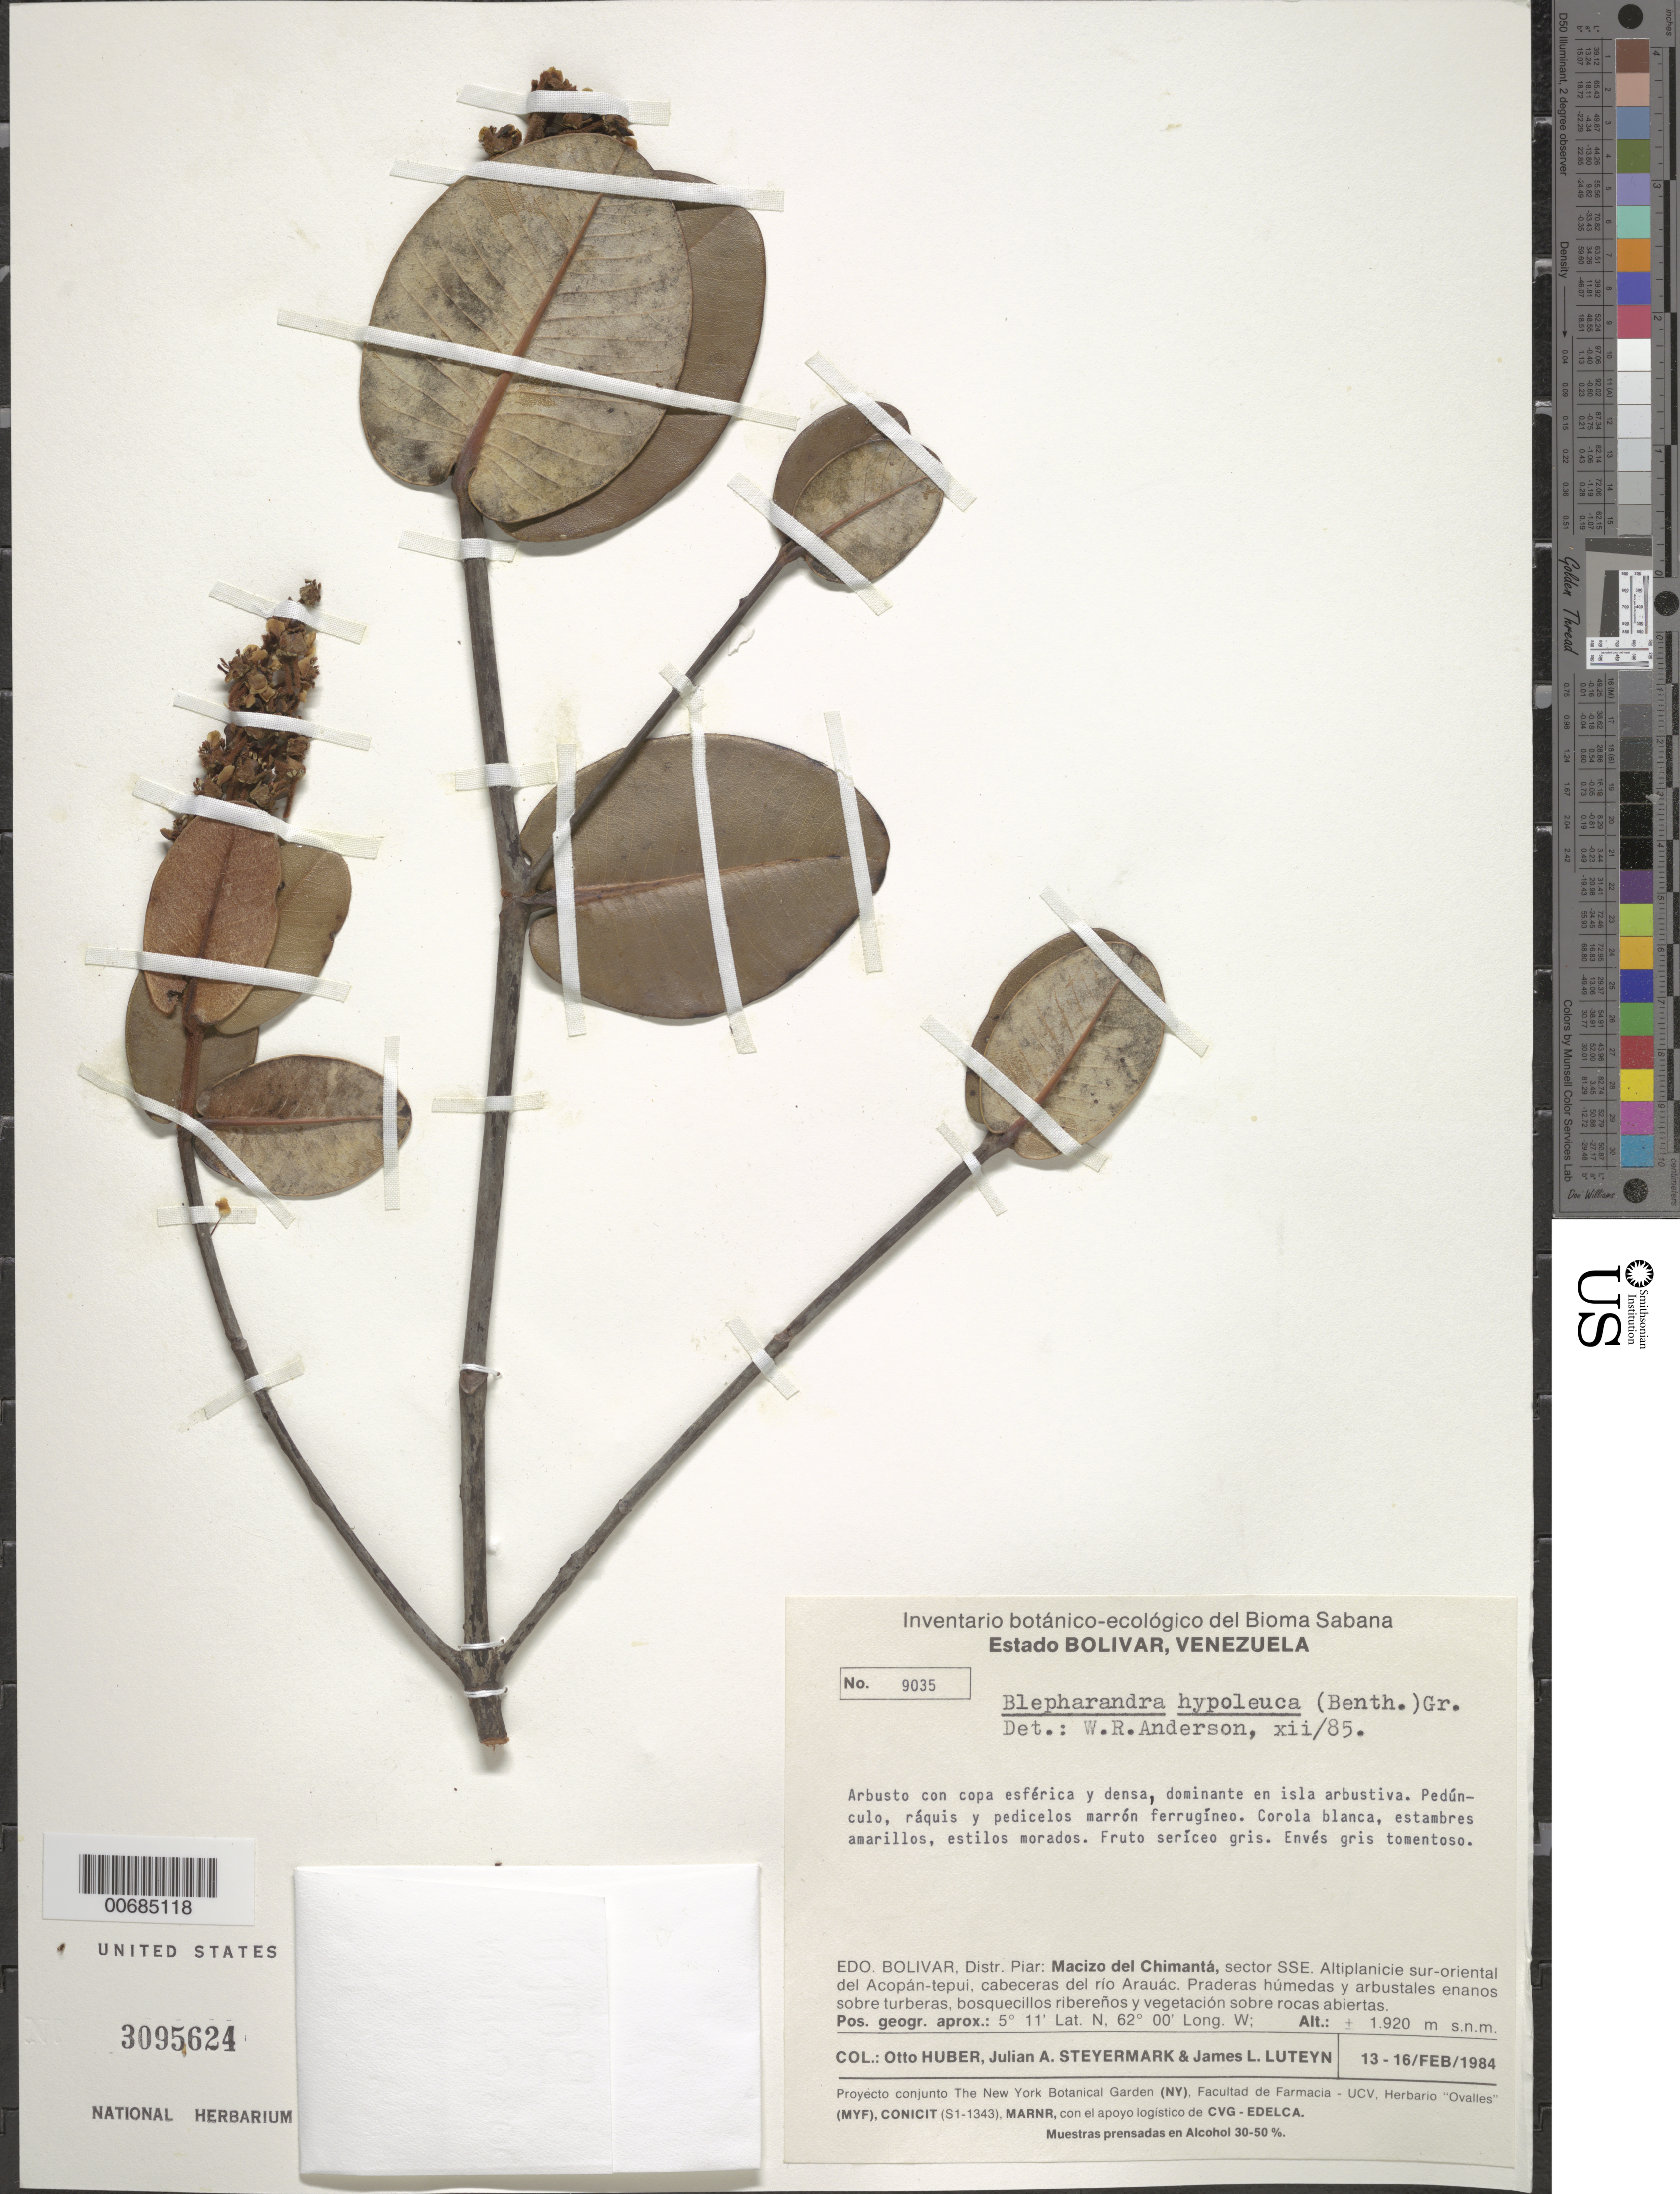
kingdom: Plantae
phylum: Tracheophyta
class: Magnoliopsida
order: Malpighiales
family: Malpighiaceae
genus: Blepharandra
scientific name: Blepharandra hypoleuca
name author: (Benth.) Griseb.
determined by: Anderson, W. R., (MICH), University of Michigan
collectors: O. Huber, J. Steyermark & J. L. Luteyn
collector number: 9035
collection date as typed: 13-Feb-84 to 16-Feb-84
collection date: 1984-02-13/1984-02-16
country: Venezuela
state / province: Bolívar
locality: Dist. Macizo del Chimantá, sector SSE, altiplanicie sur oriental del Acopántepuí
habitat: Praderas húmedas y arbustales enanos sobre turberas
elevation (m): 1920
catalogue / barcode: US 3095624